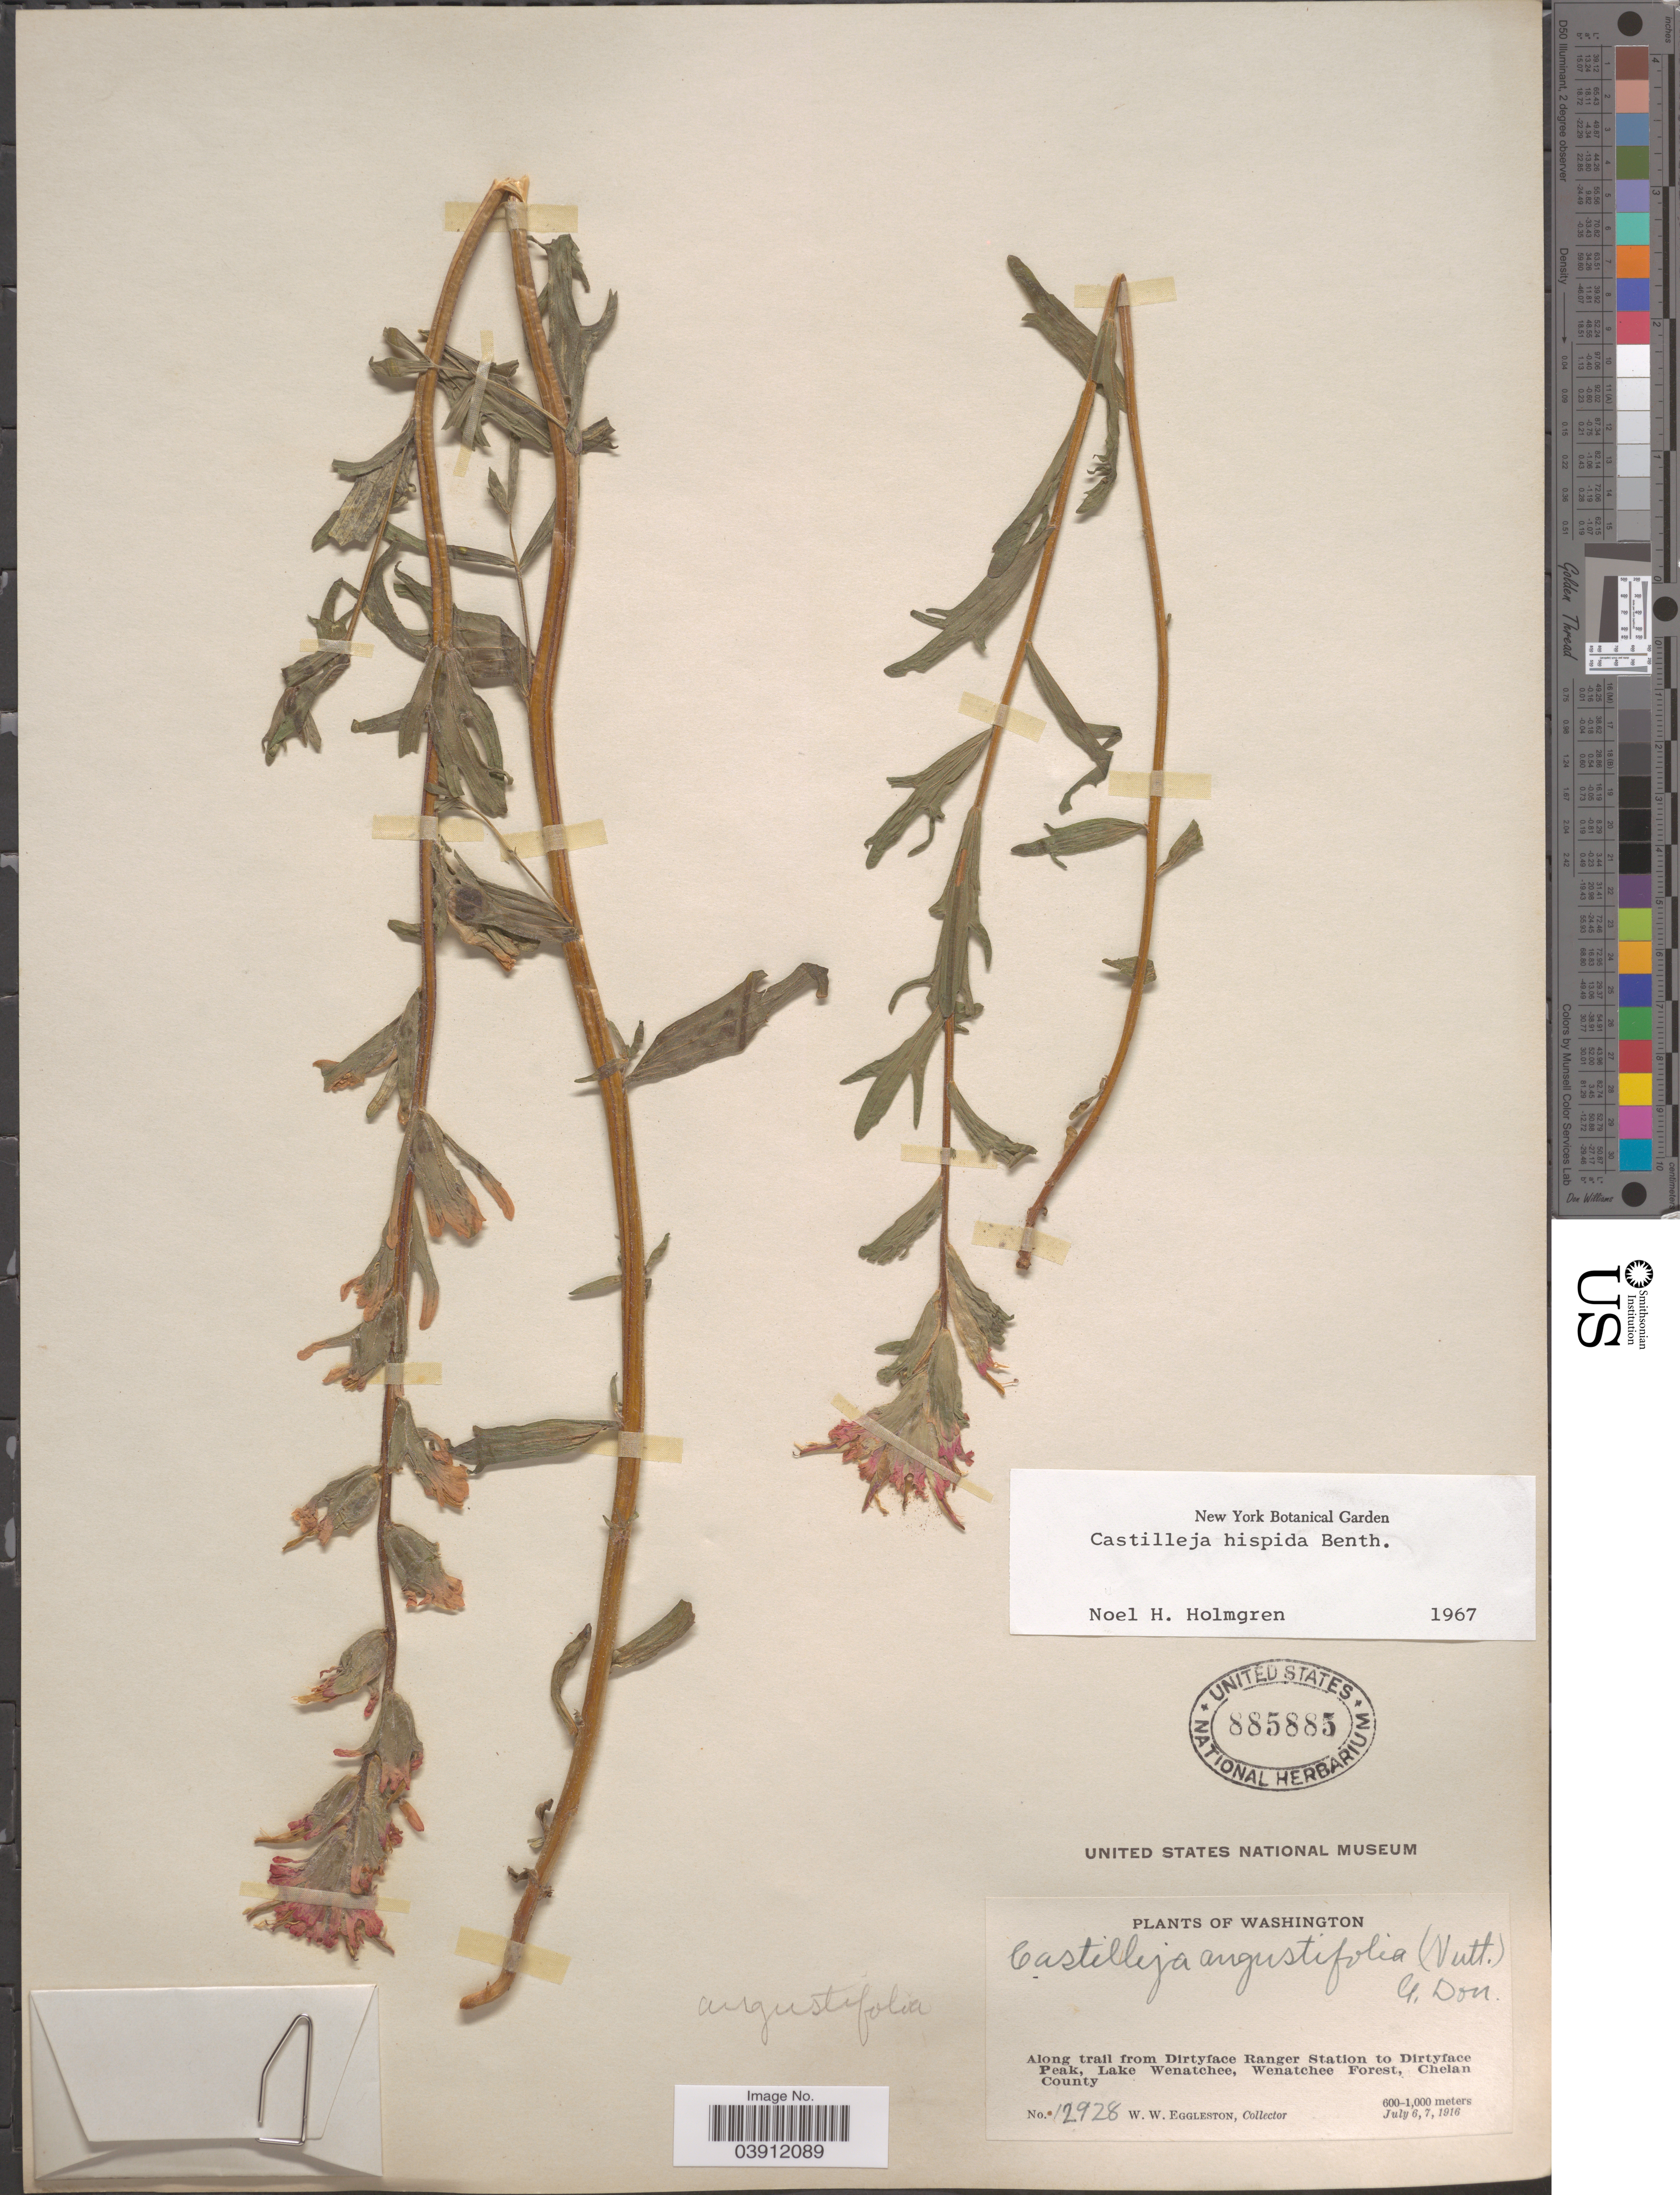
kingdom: Plantae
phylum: Tracheophyta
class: Magnoliopsida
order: Lamiales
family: Orobanchaceae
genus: Castilleja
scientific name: Castilleja hispida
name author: Benth. ex Hook.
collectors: W. W. Eggleston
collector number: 12928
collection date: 1916-07-06/1916-07-07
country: United States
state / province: Washington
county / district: Chelan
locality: Along trail from Dirtyface Ranger Station to Dirtyface Peak, Lake Wenatchee, Wenatchee Forest, Chelan County.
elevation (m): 600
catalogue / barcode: US 885885